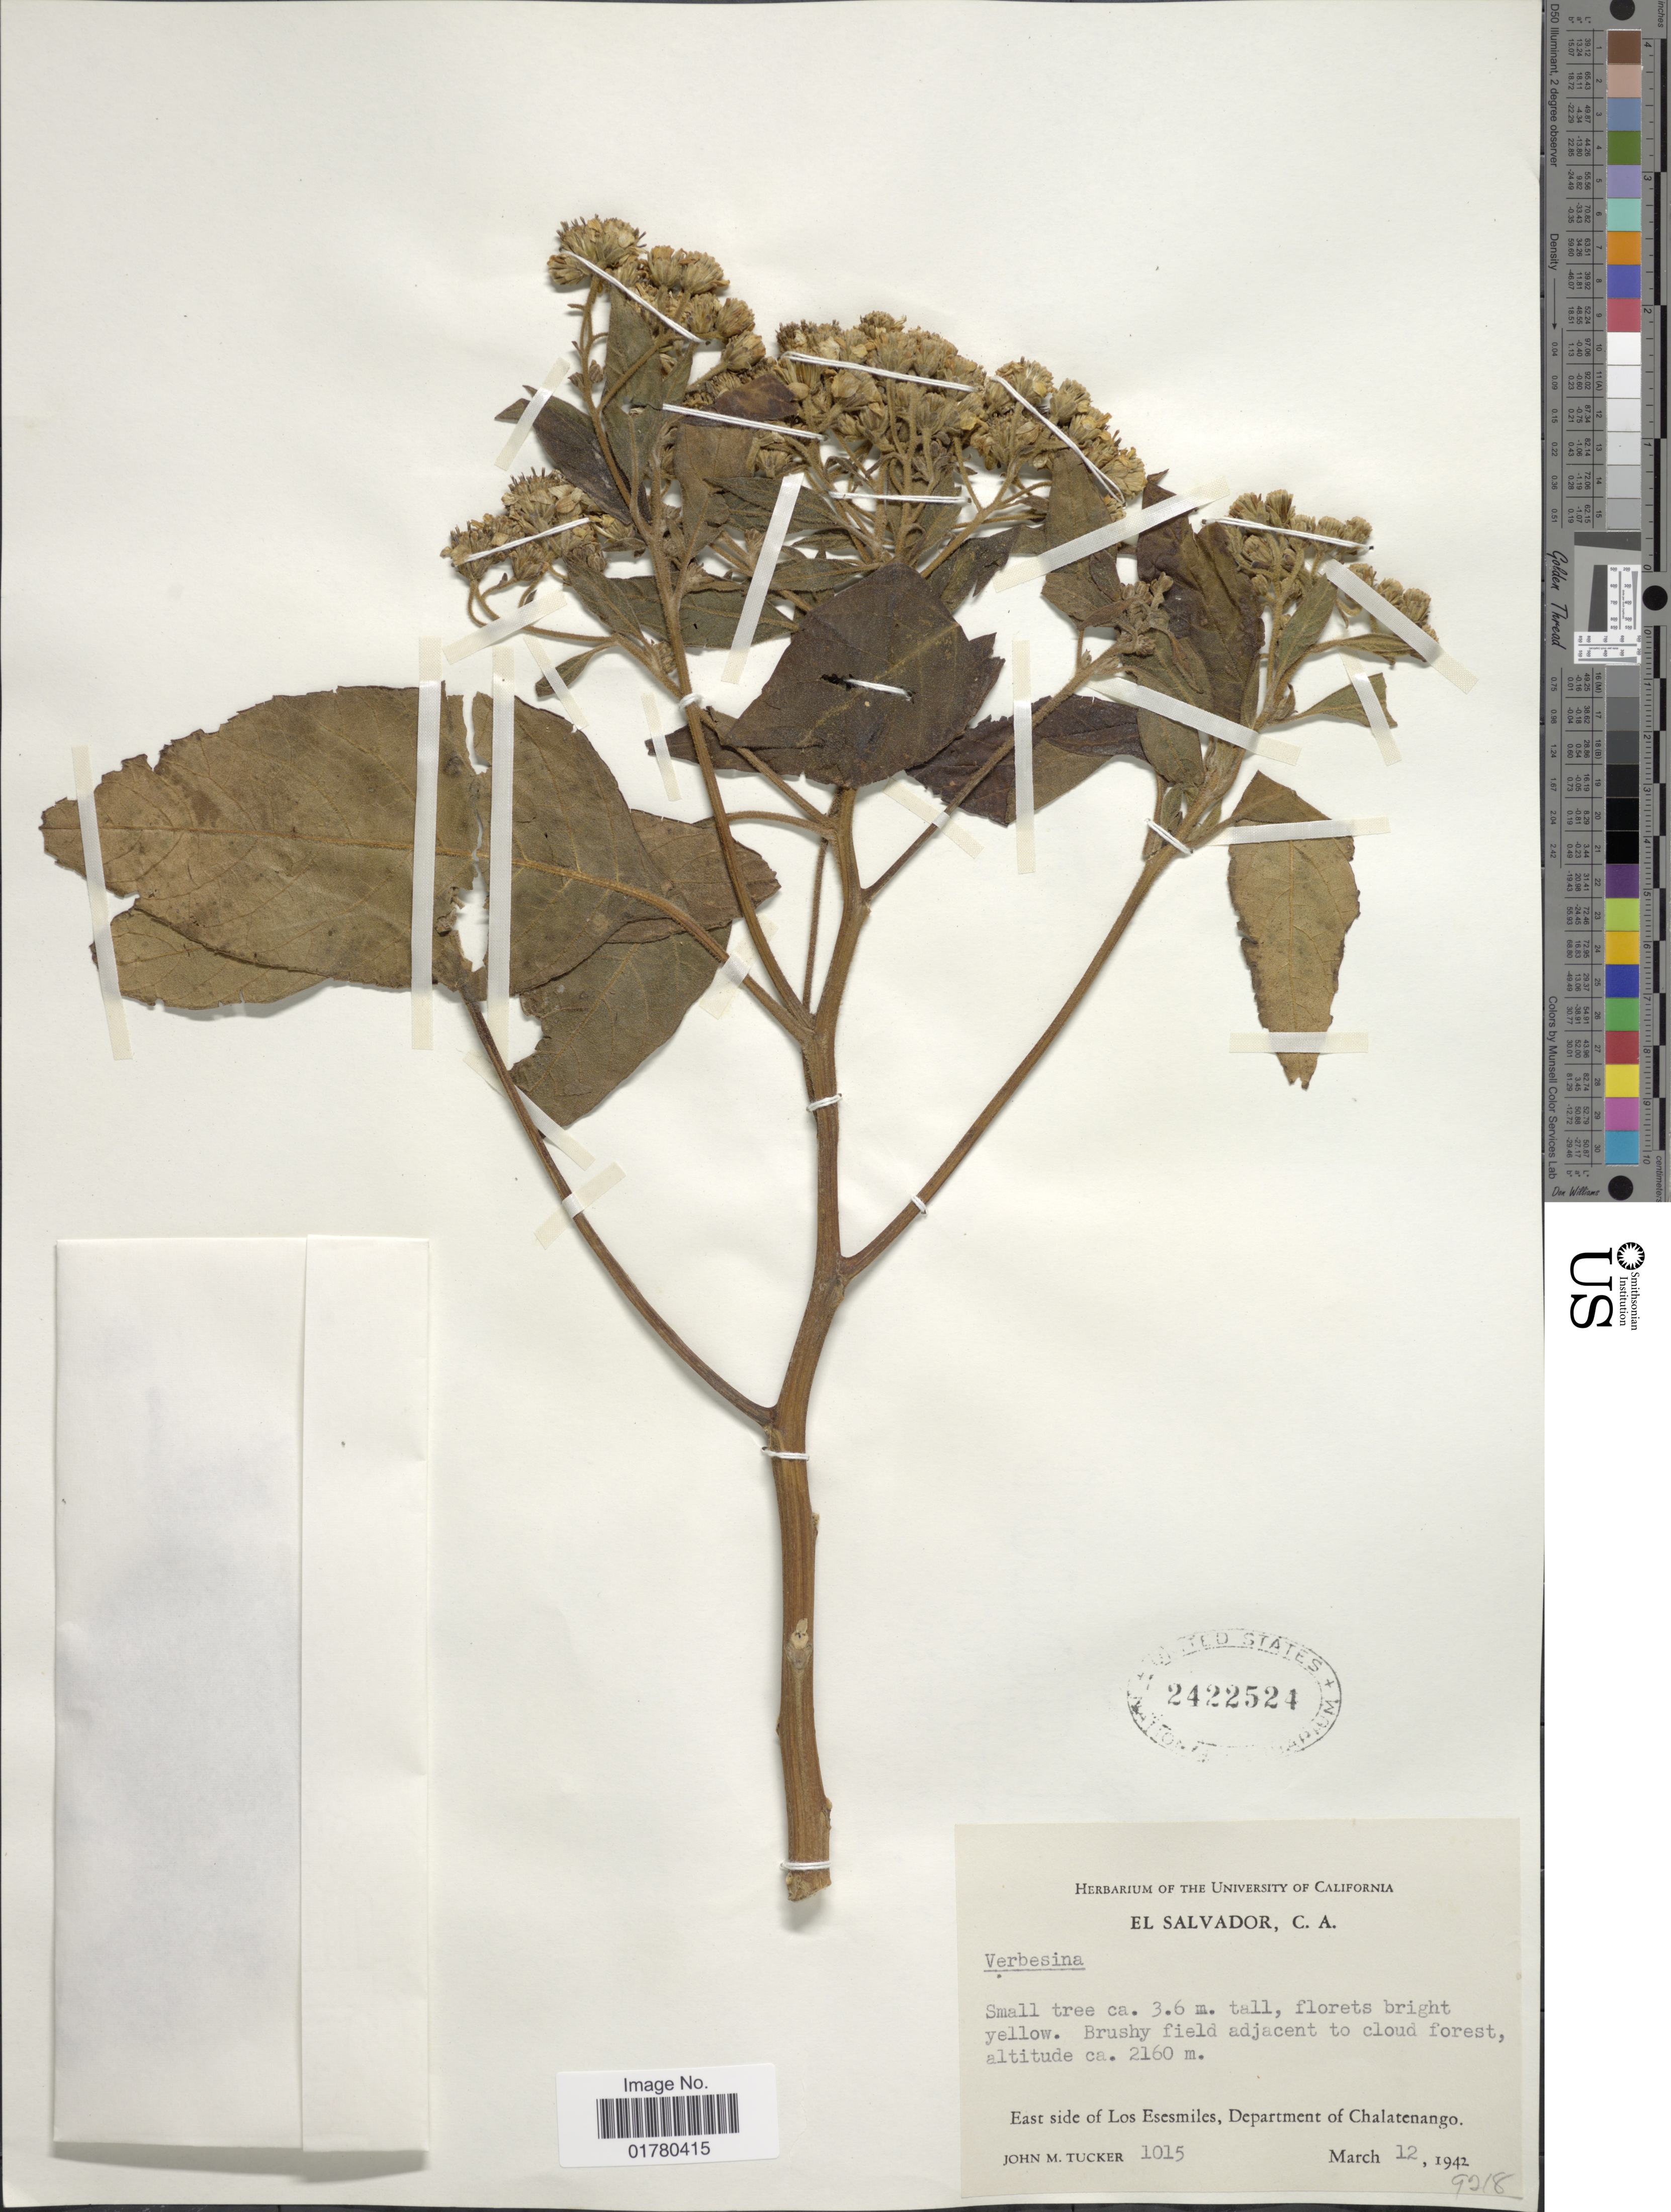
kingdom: Plantae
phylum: Tracheophyta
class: Magnoliopsida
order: Asterales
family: Asteraceae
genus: Verbesina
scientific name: Verbesina sp.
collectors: J. M. Tucker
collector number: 1015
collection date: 1942-03-12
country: El Salvador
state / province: Chalatenango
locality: East side of Los Esesmiles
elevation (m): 2160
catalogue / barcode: US 2422524